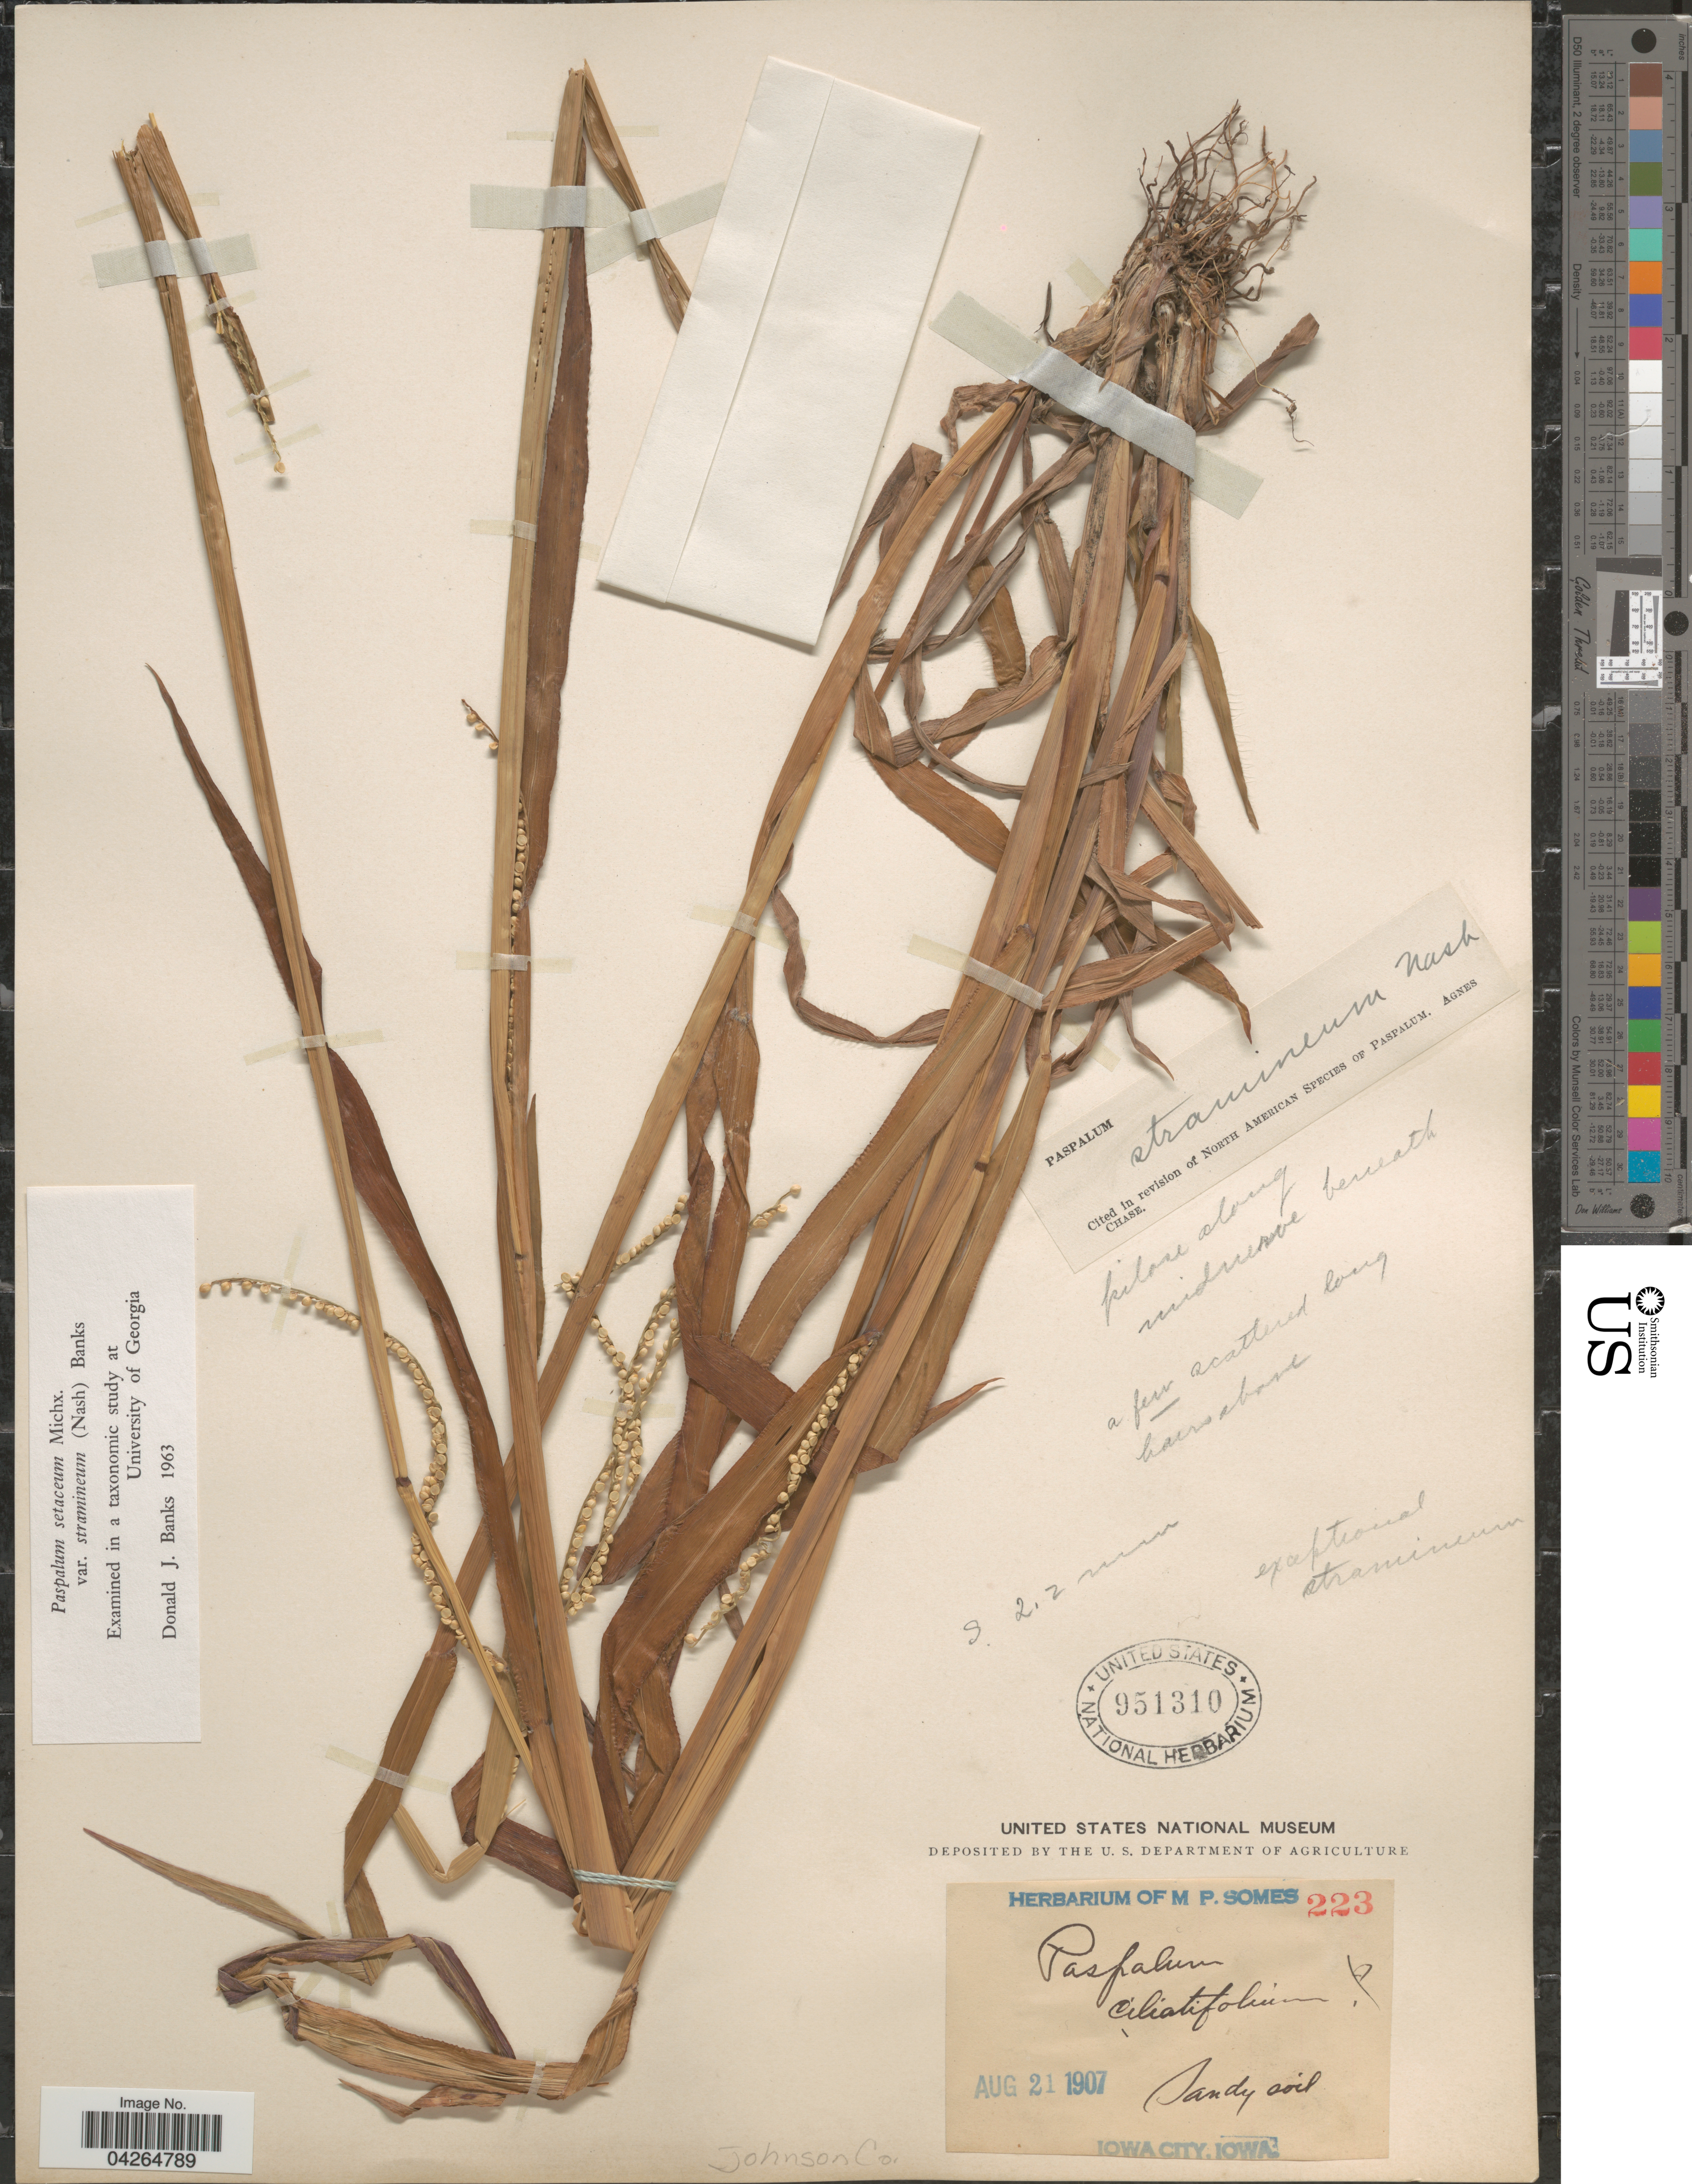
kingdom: Plantae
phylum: Tracheophyta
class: Liliopsida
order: Poales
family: Poaceae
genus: Paspalum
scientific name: Paspalum setaceum var. stramineum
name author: (Nash) D.J. Banks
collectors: Ex herb. M. P. Somes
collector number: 223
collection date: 1907-08-21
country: United States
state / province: Iowa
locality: Iowa City. Johnson Co.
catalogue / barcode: US 951310